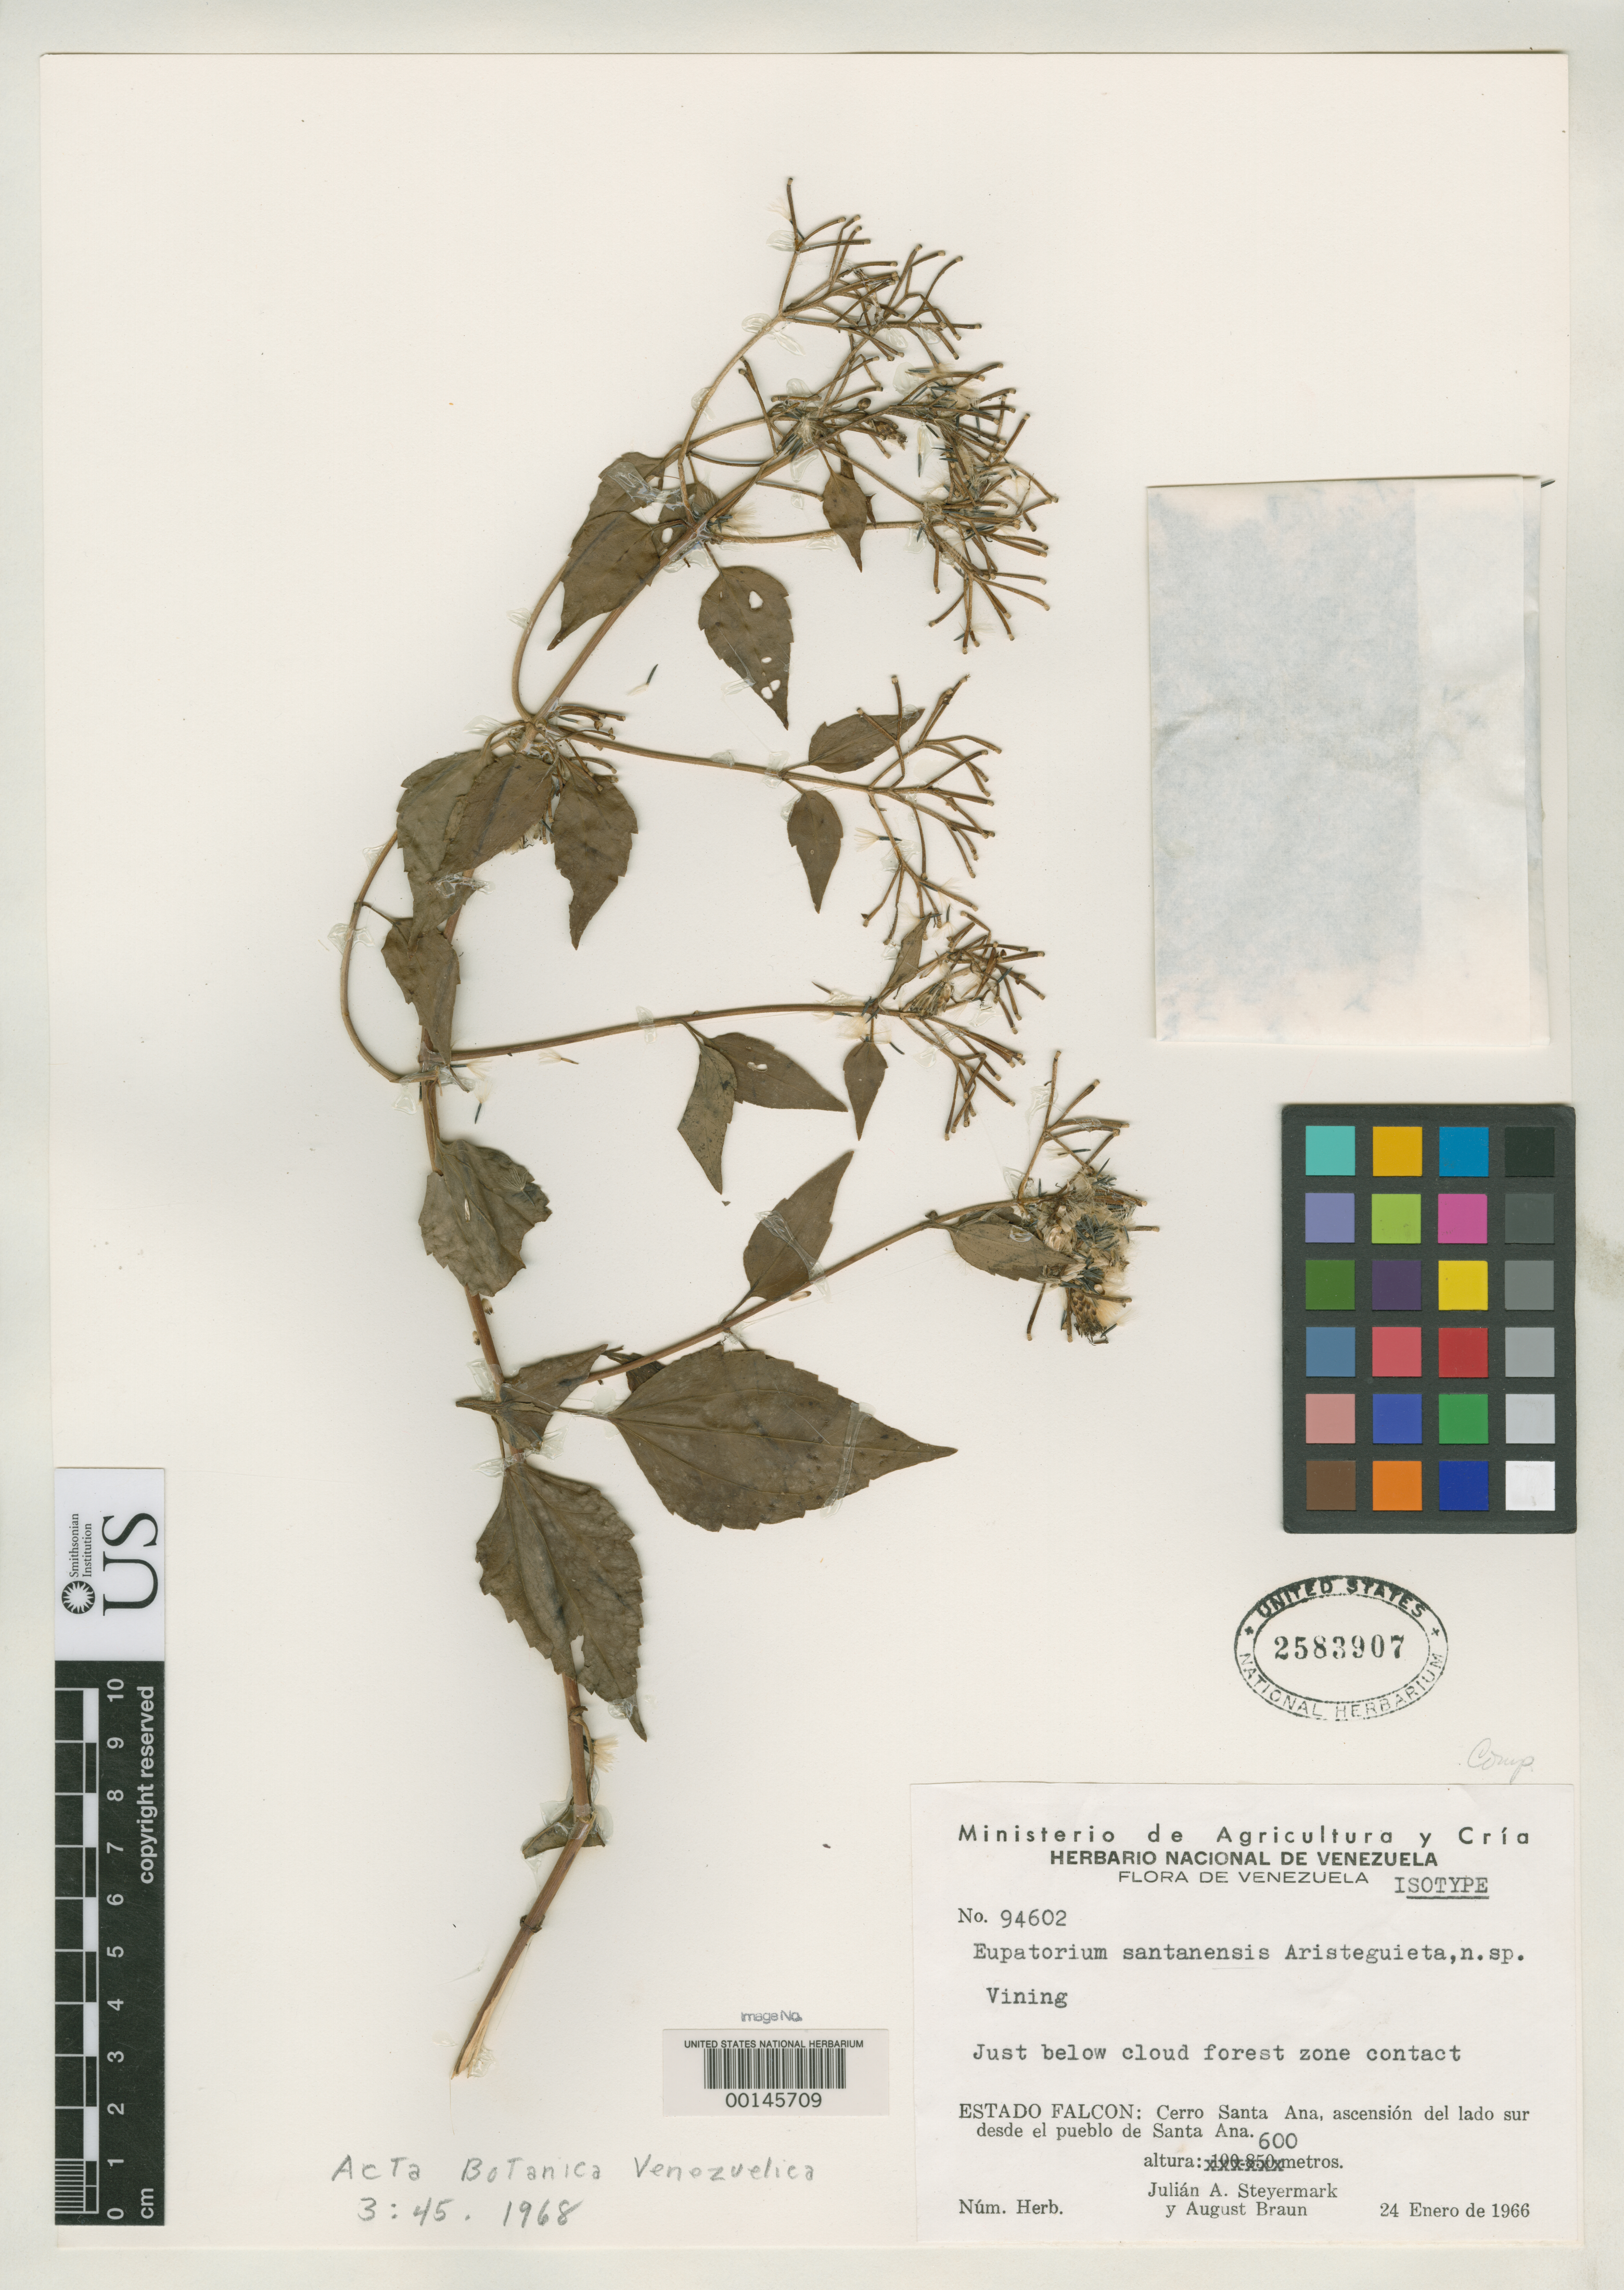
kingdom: Plantae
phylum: Tracheophyta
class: Magnoliopsida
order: Asterales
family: Asteraceae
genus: Eupatorium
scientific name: Eupatorium santanensis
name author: Aristeg.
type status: Isotype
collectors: J. Steyermark & A. Braun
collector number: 94602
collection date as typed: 24 Jan 1966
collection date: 1966-01-24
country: Venezuela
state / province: Falcón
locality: Santa Ana Cerro.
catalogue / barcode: US 2583907